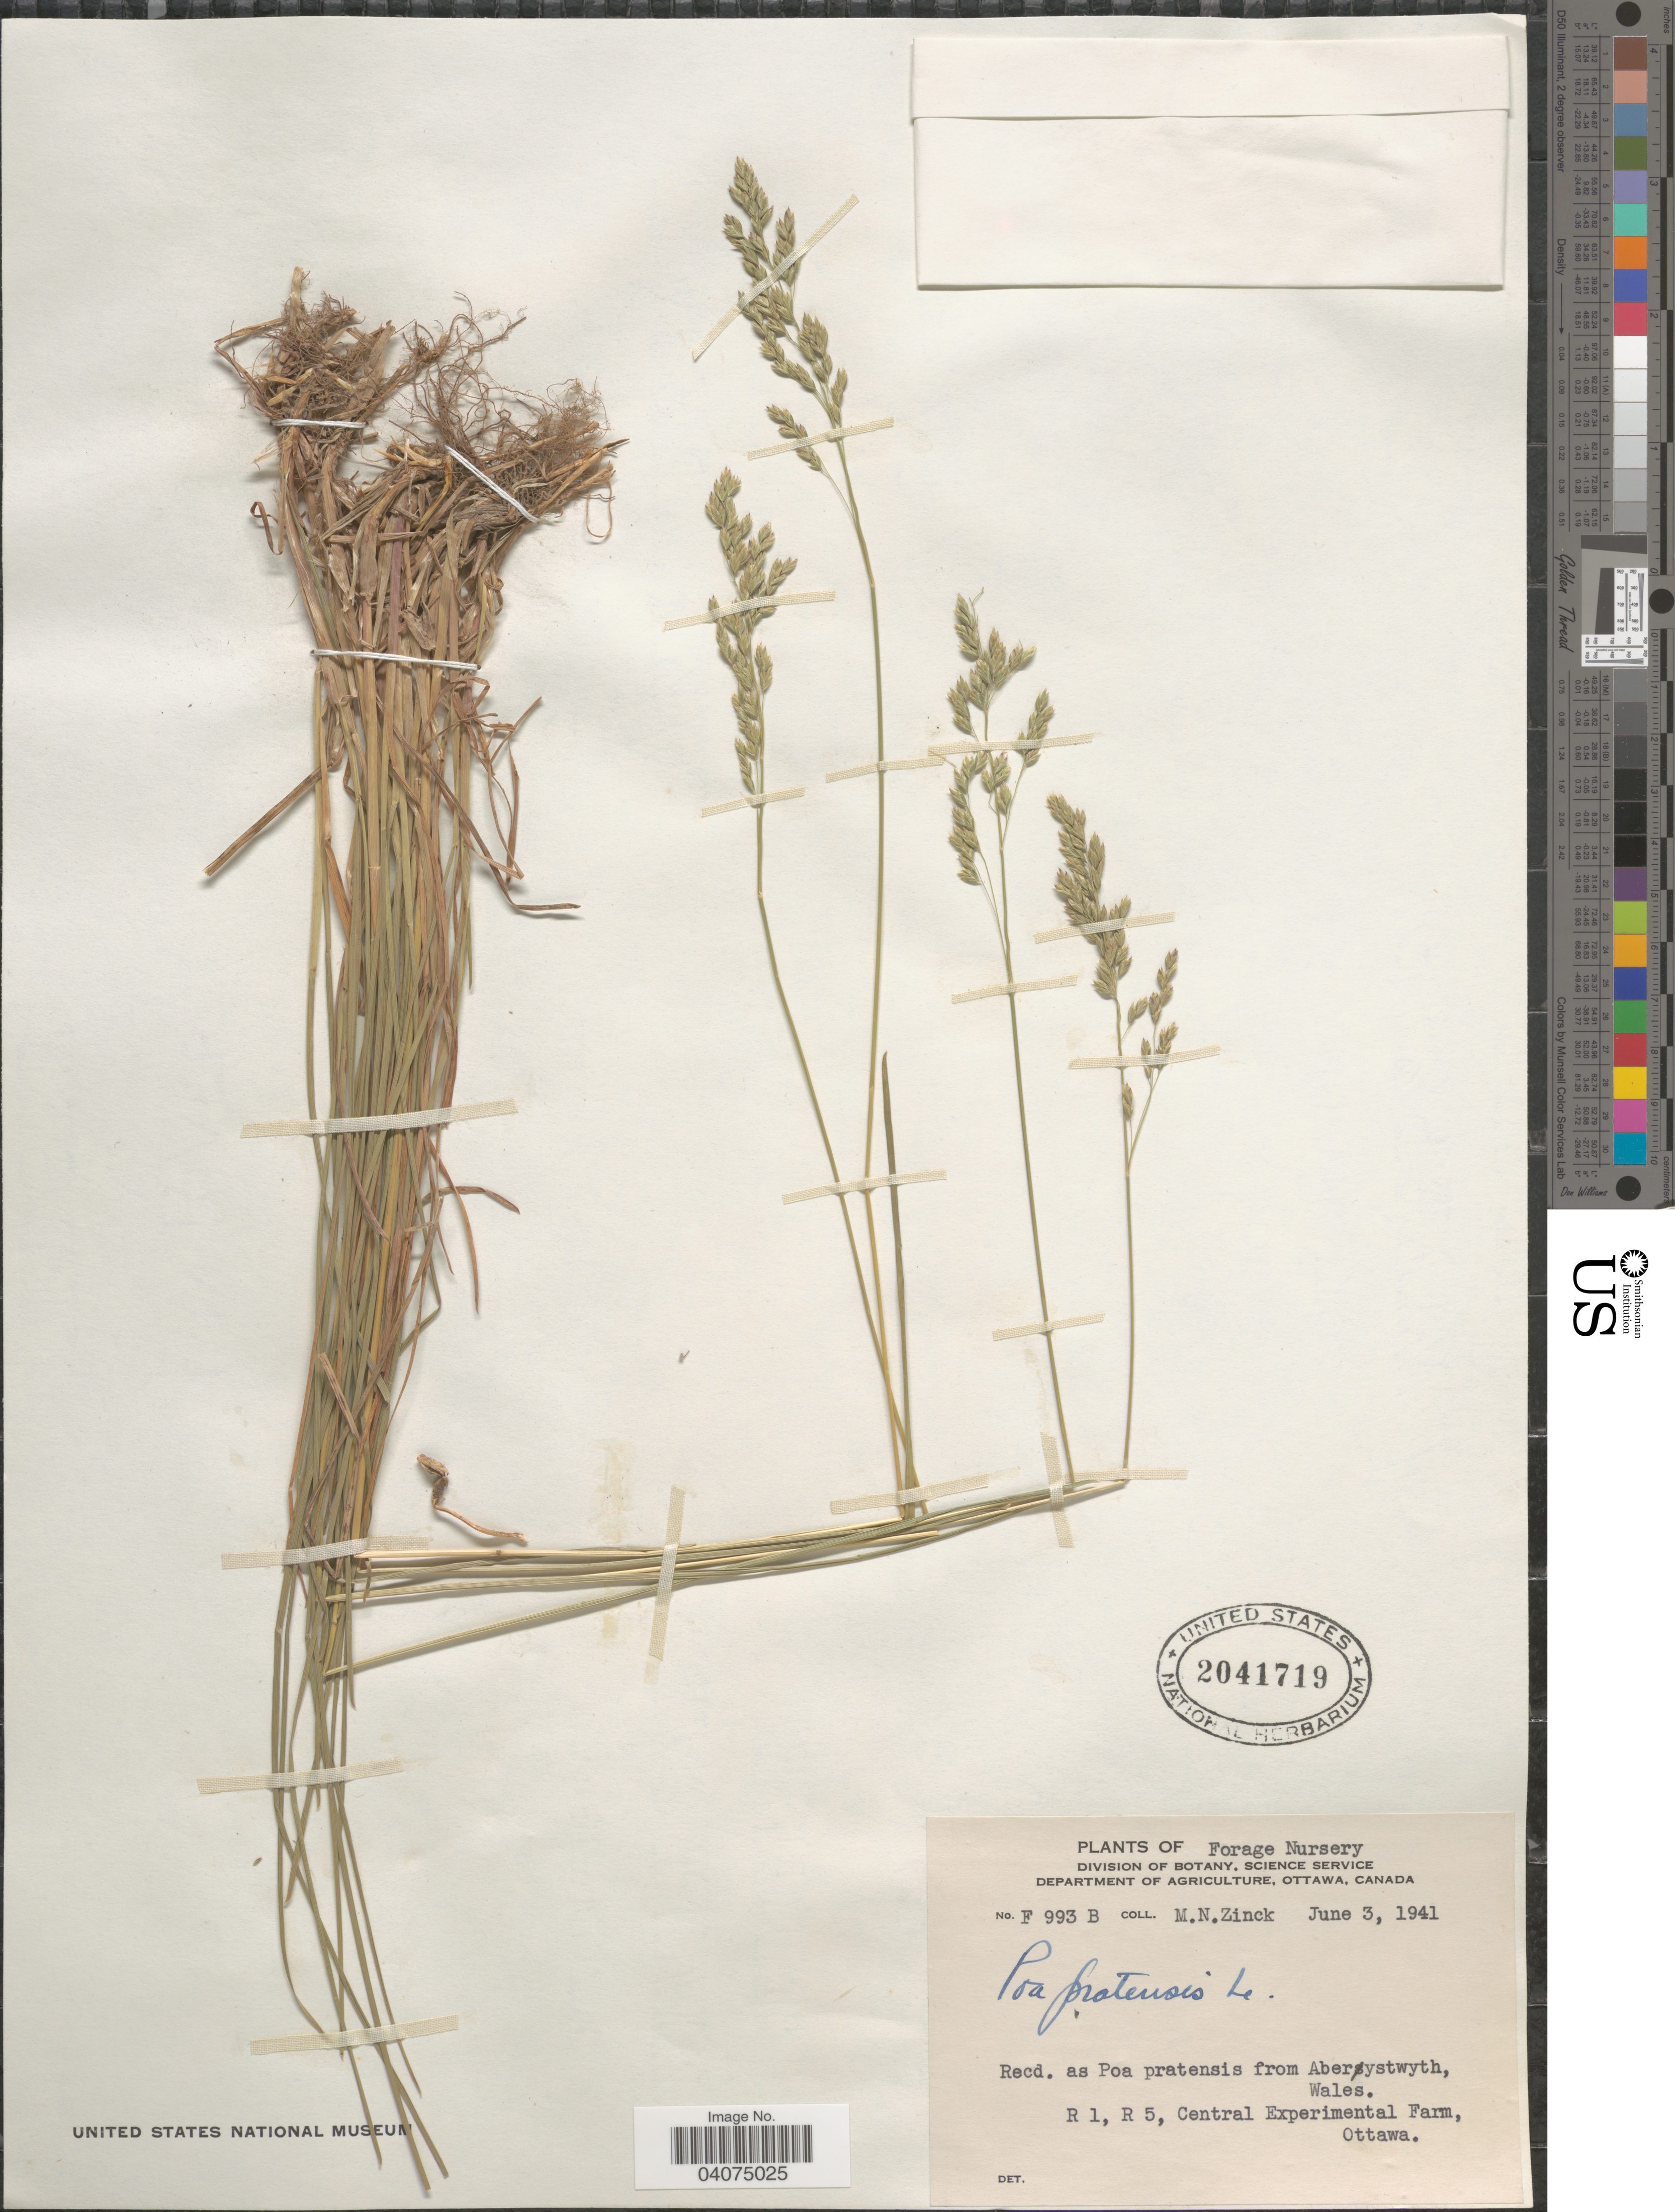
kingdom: Plantae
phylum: Tracheophyta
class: Liliopsida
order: Poales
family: Poaceae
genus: Poa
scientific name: Poa pratensis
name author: L.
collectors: M. Zinck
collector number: F993B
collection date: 1941-06-03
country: Canada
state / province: Ontario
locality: Forage Nursery. R 1, R 5, Central Experimental Farm, Ottawa.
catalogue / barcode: US 2041719